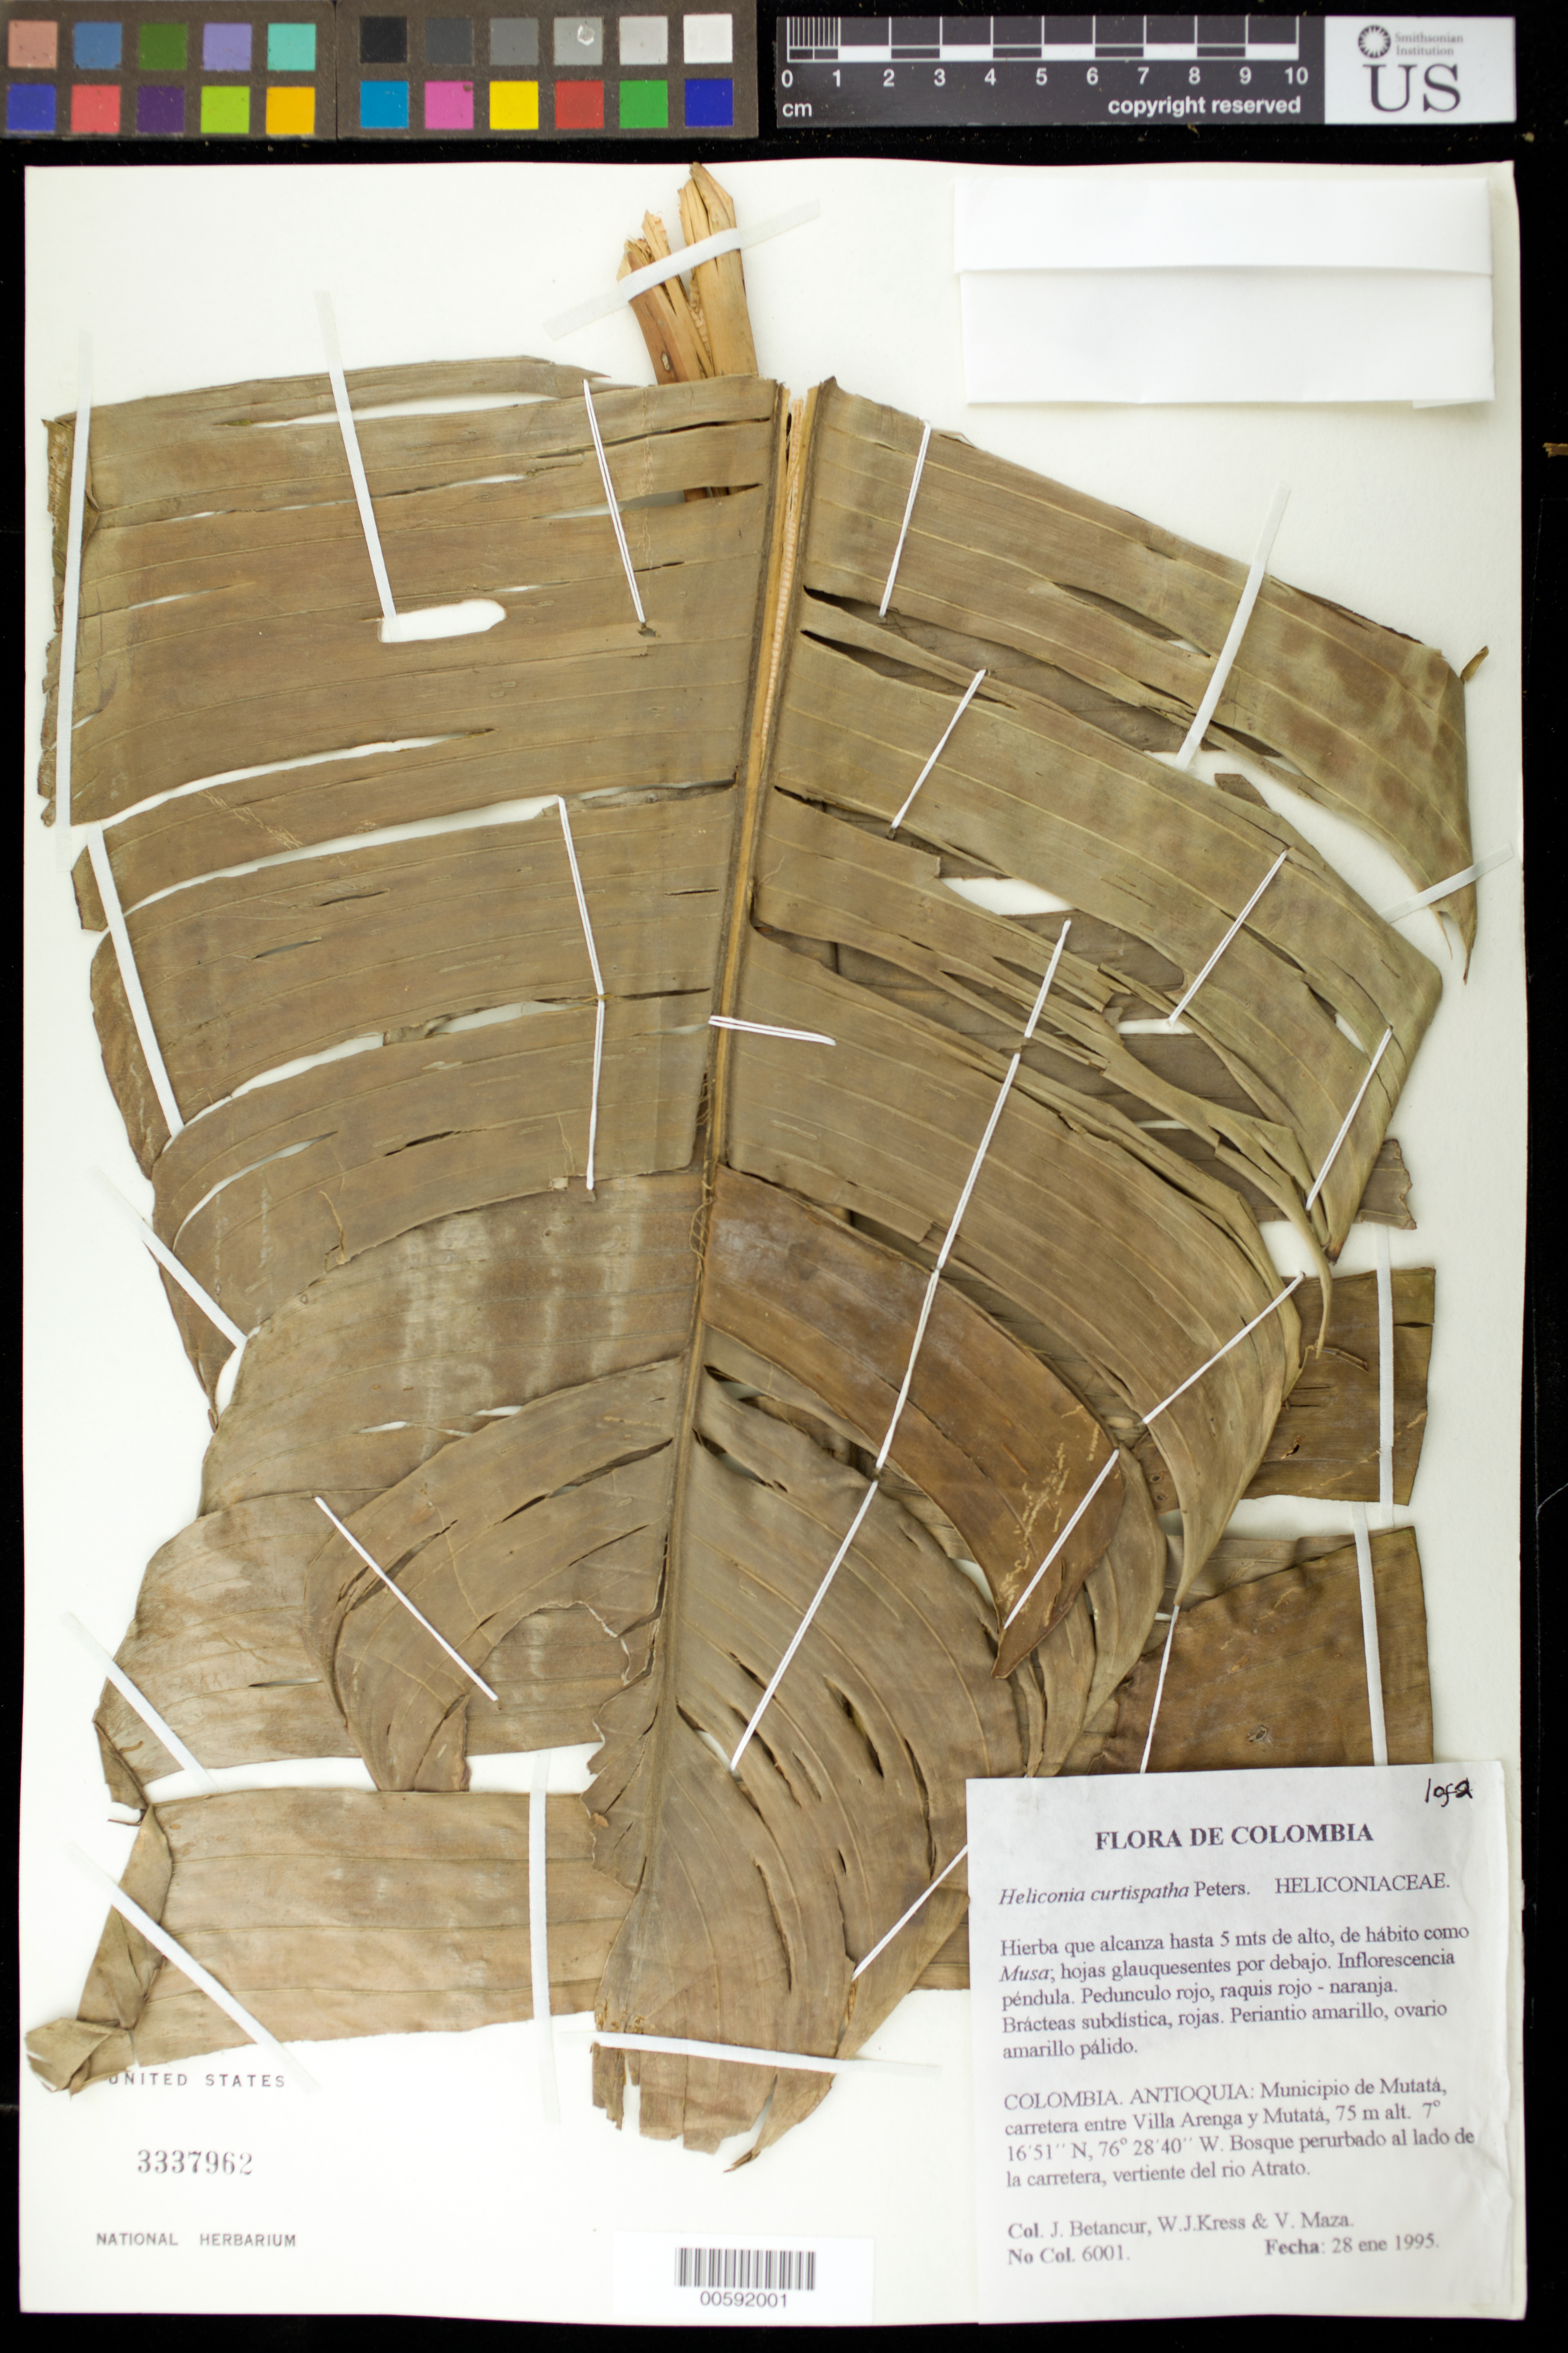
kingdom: Plantae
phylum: Tracheophyta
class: Liliopsida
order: Zingiberales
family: Heliconiaceae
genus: Heliconia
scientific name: Heliconia curtispatha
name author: Petersen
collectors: J. C. Betancur, W. J. Kress & V. Maza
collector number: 6001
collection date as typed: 28 Jan 1995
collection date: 1995-01-28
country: Colombia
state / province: Antioquia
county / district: Mutata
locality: Road between Villa Areaga and Mutata.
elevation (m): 50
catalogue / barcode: US 3337962